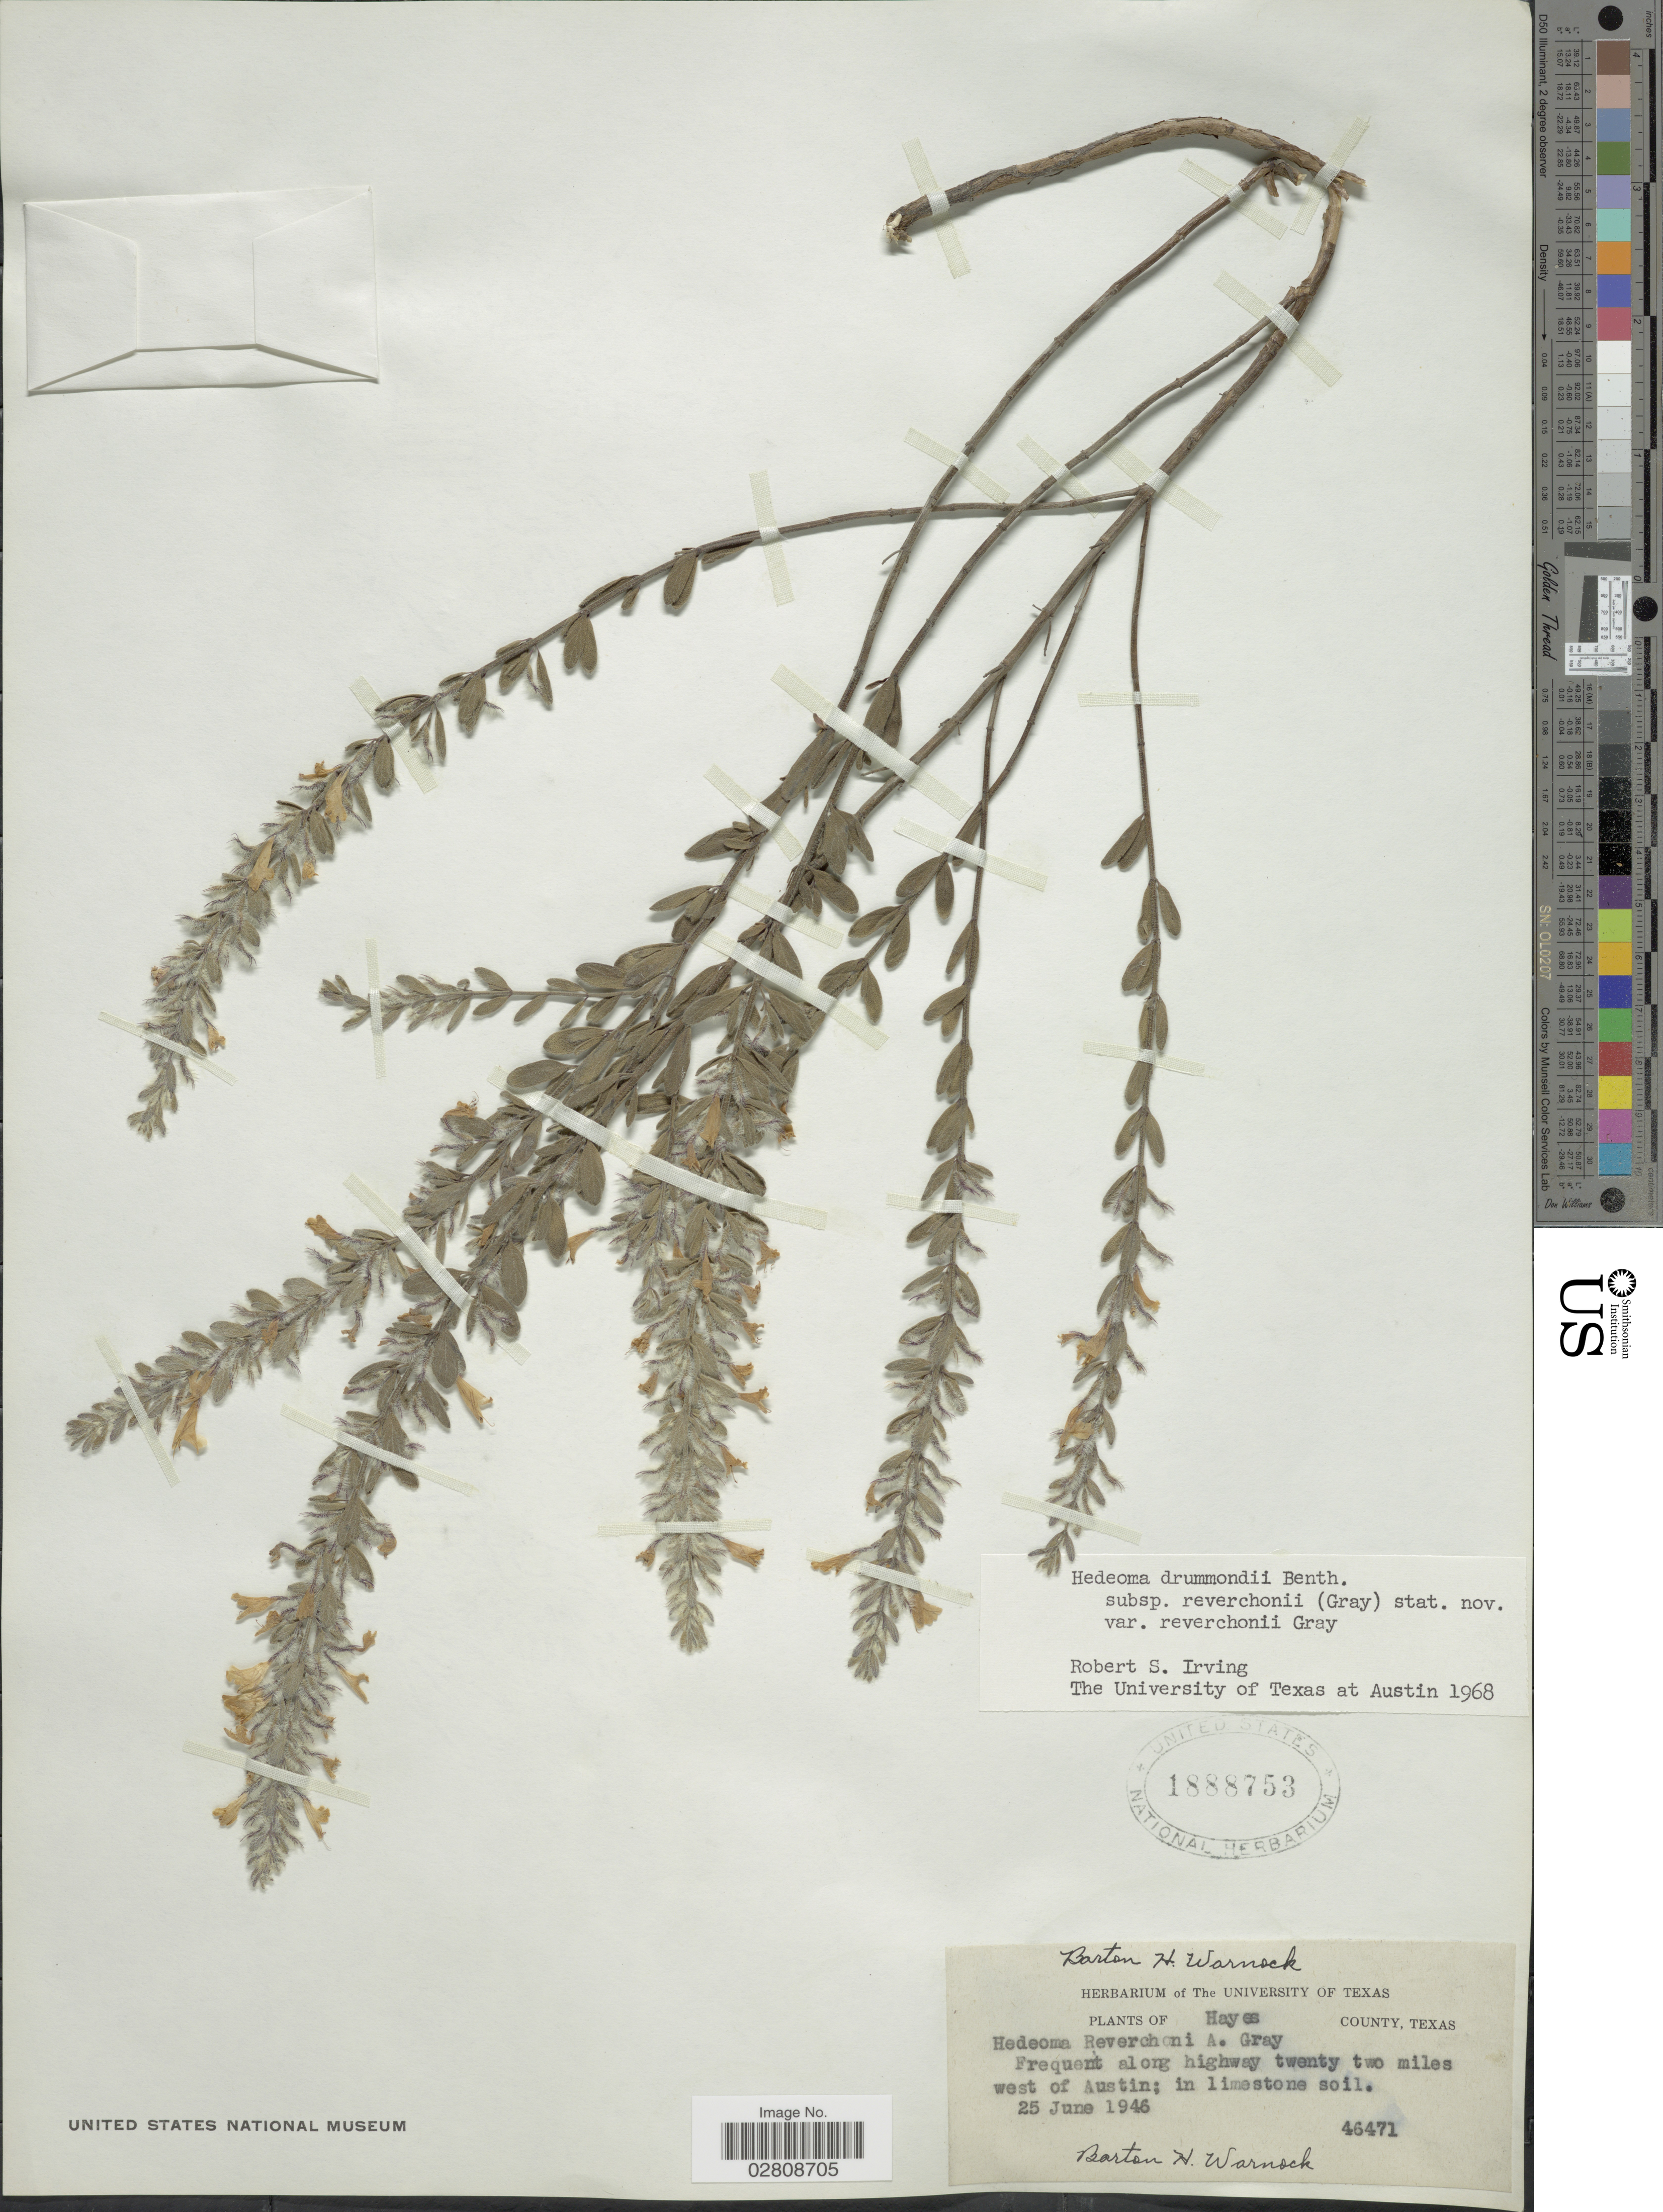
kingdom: Plantae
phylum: Tracheophyta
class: Magnoliopsida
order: Lamiales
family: Lamiaceae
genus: Hedeoma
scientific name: Hedeoma drummondii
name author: Benth.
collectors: B. H. Warnock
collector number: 46471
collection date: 1946-06-25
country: United States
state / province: Texas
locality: Hayes County. Frequent along highway twenty two miles west of Austin.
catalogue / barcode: US 1888753